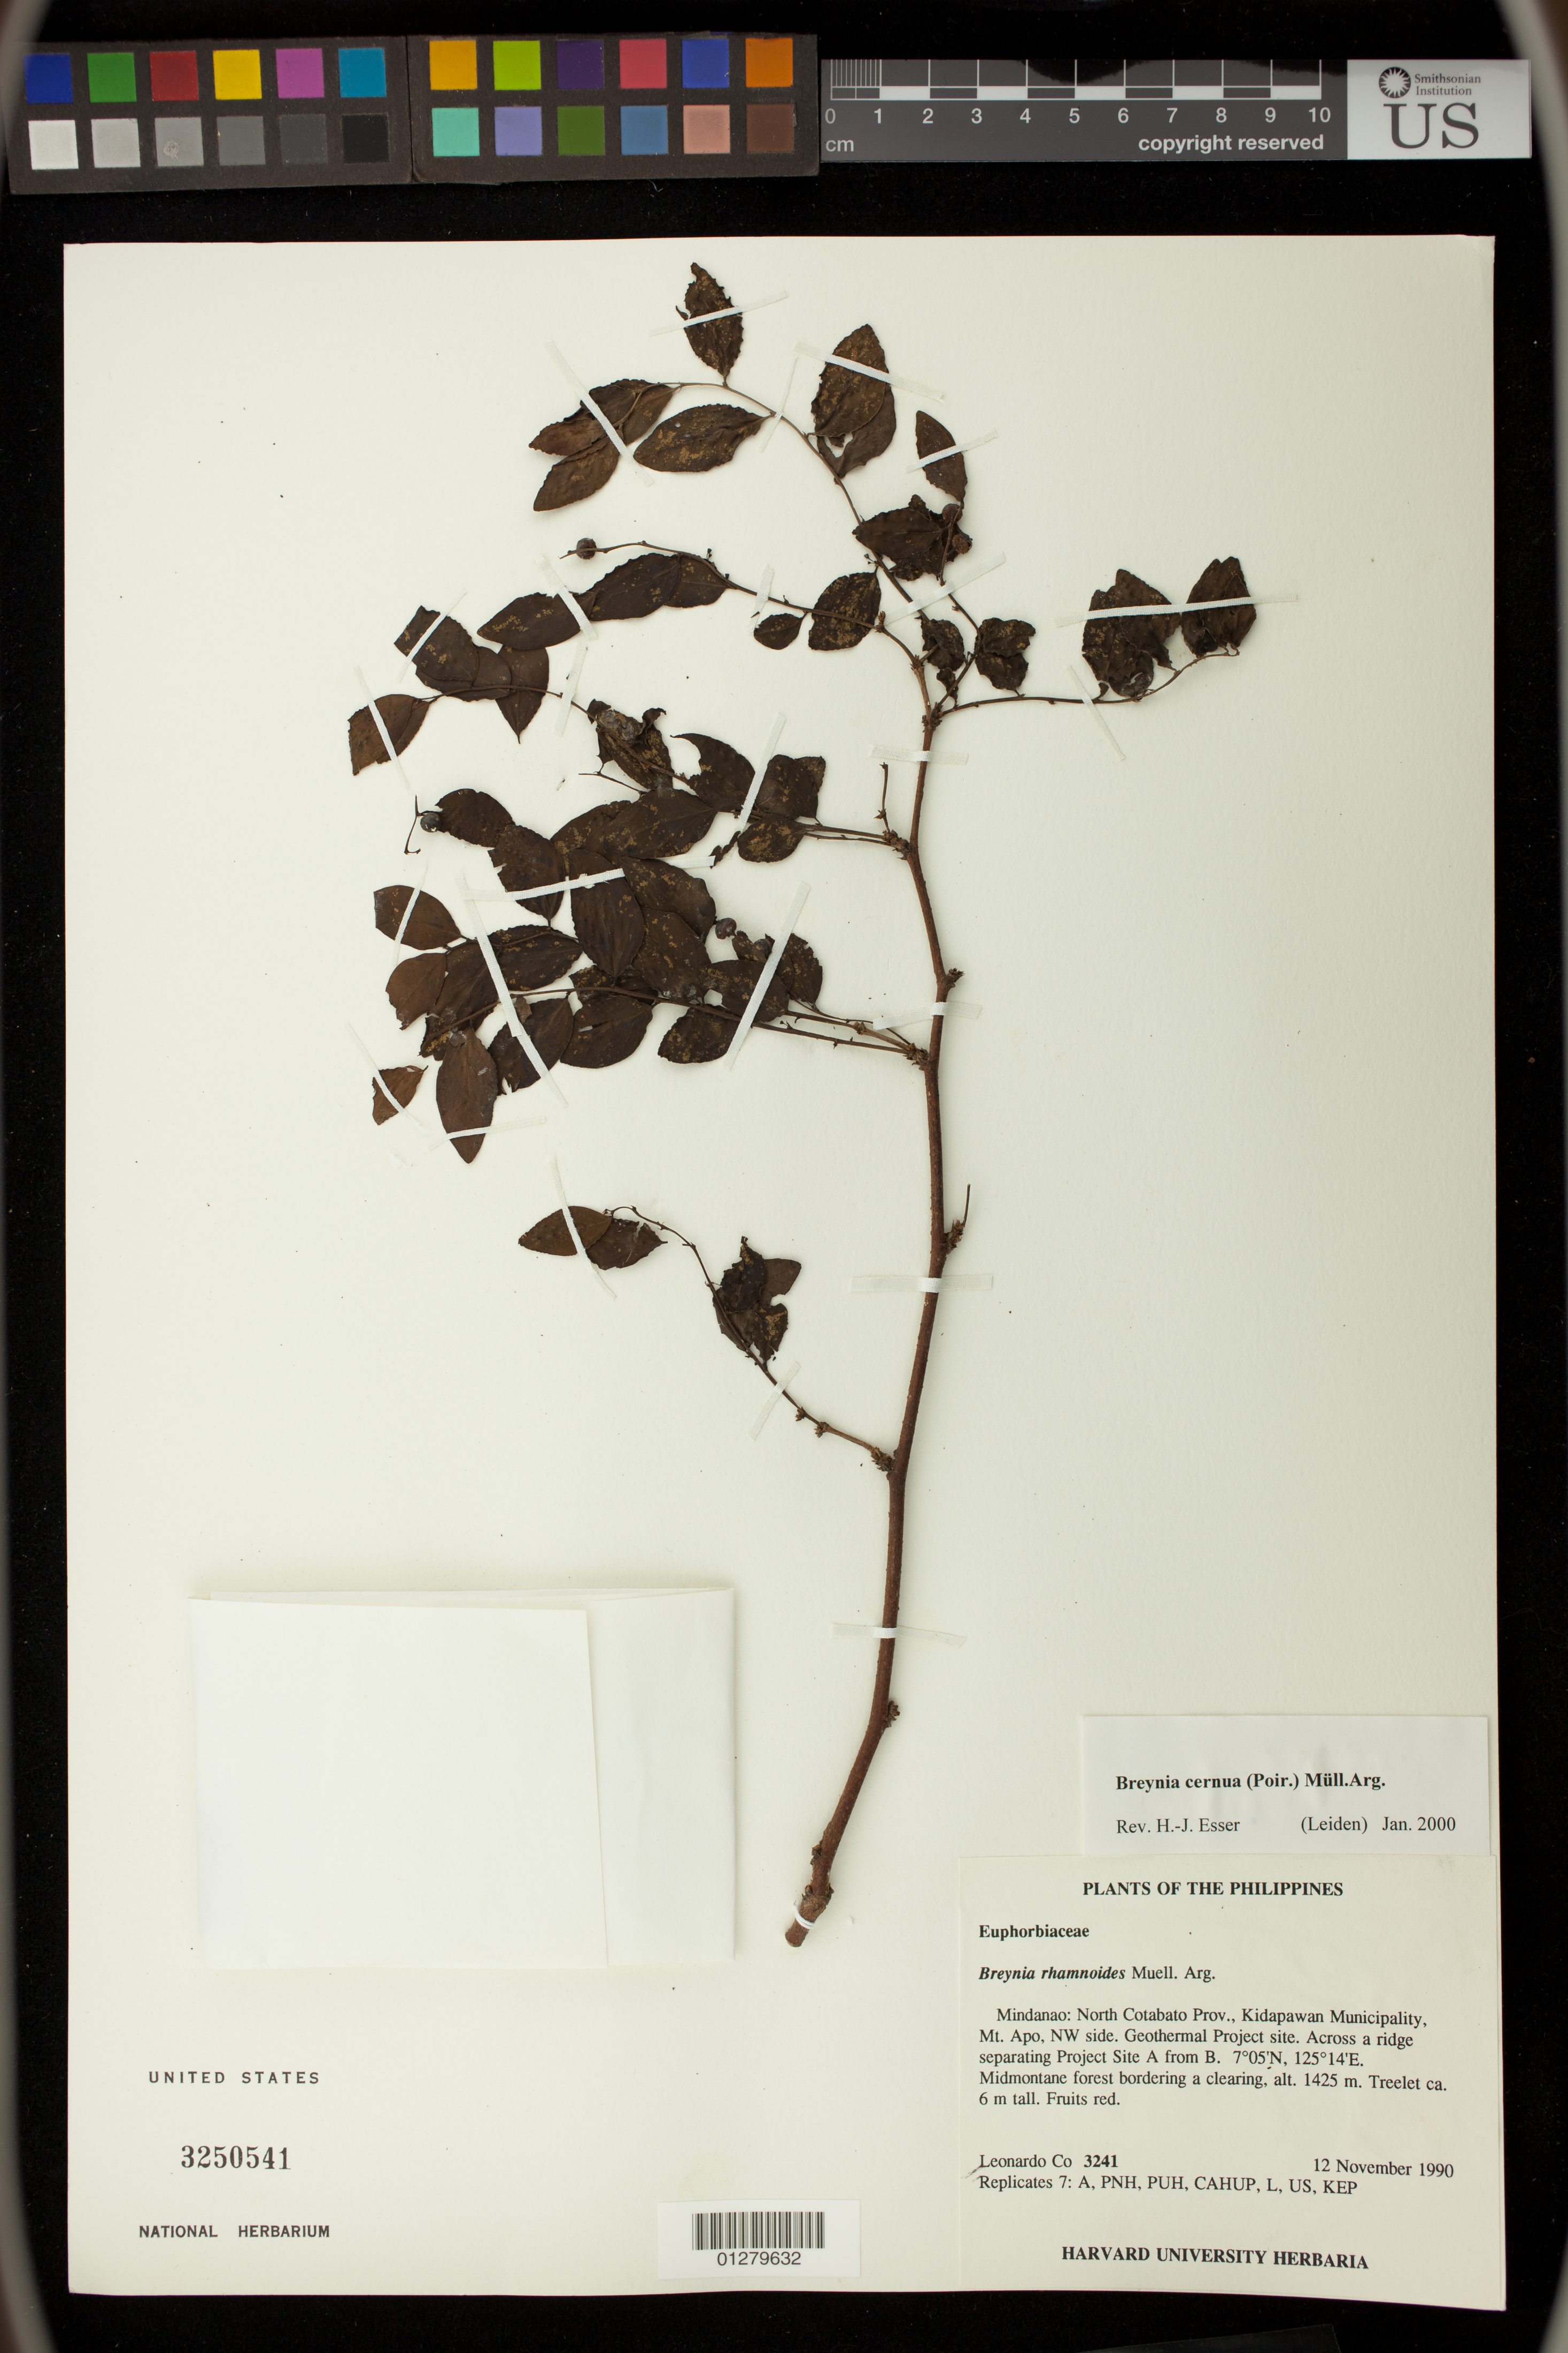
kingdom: Plantae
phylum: Tracheophyta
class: Magnoliopsida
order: Malpighiales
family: Phyllanthaceae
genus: Breynia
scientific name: Breynia cernua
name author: (Poir.) Müll. Arg.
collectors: L. Co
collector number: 3241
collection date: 1990-11-12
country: Philippines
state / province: Soccsksargen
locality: Mindanao: North Cotabato Province, Kidapawan Municipality, Mt. Apo, NW side. Geothermal Project site. Across a ridge separating Project Site A from B.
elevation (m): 1425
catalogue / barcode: US 3250541